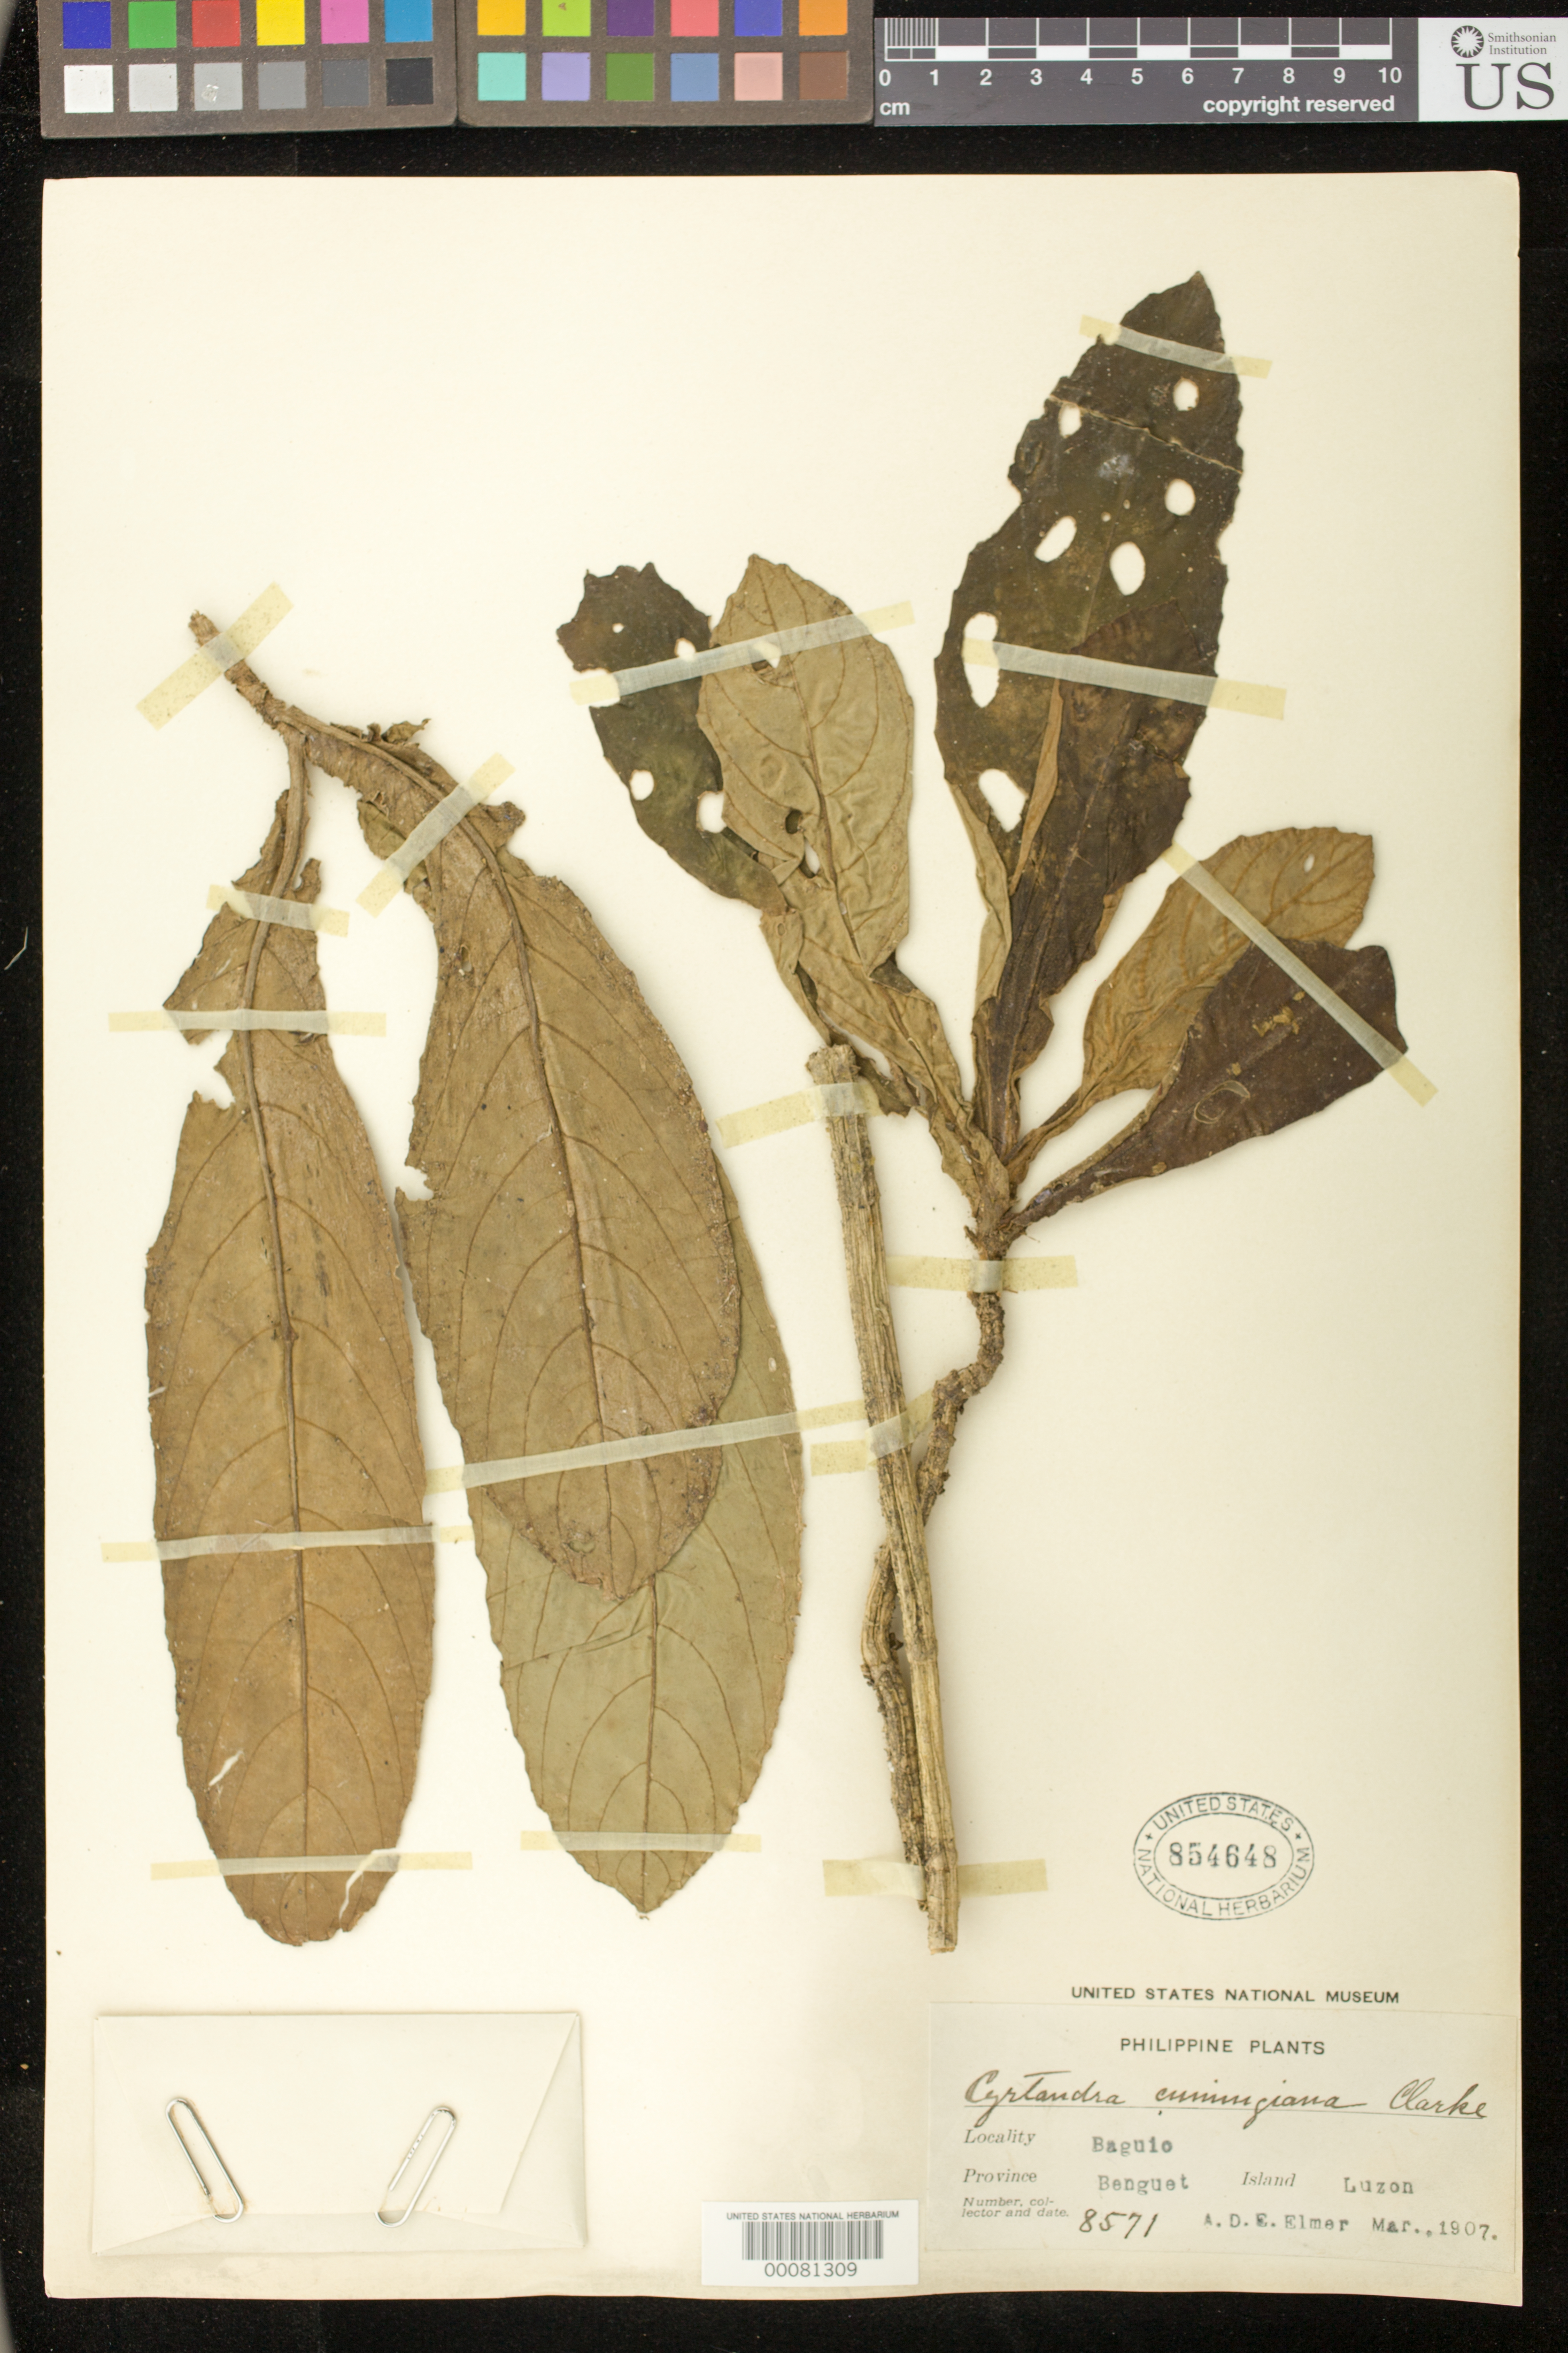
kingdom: Plantae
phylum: Tracheophyta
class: Magnoliopsida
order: Lamiales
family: Gesneriaceae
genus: Cyrtandra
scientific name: Cyrtandra cumingii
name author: C.B. Clarke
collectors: A. D. E. Elmer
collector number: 8571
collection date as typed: Mar 1907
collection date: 1907-03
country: Philippines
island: Luzon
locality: Benguet, Baguio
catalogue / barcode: US 854648